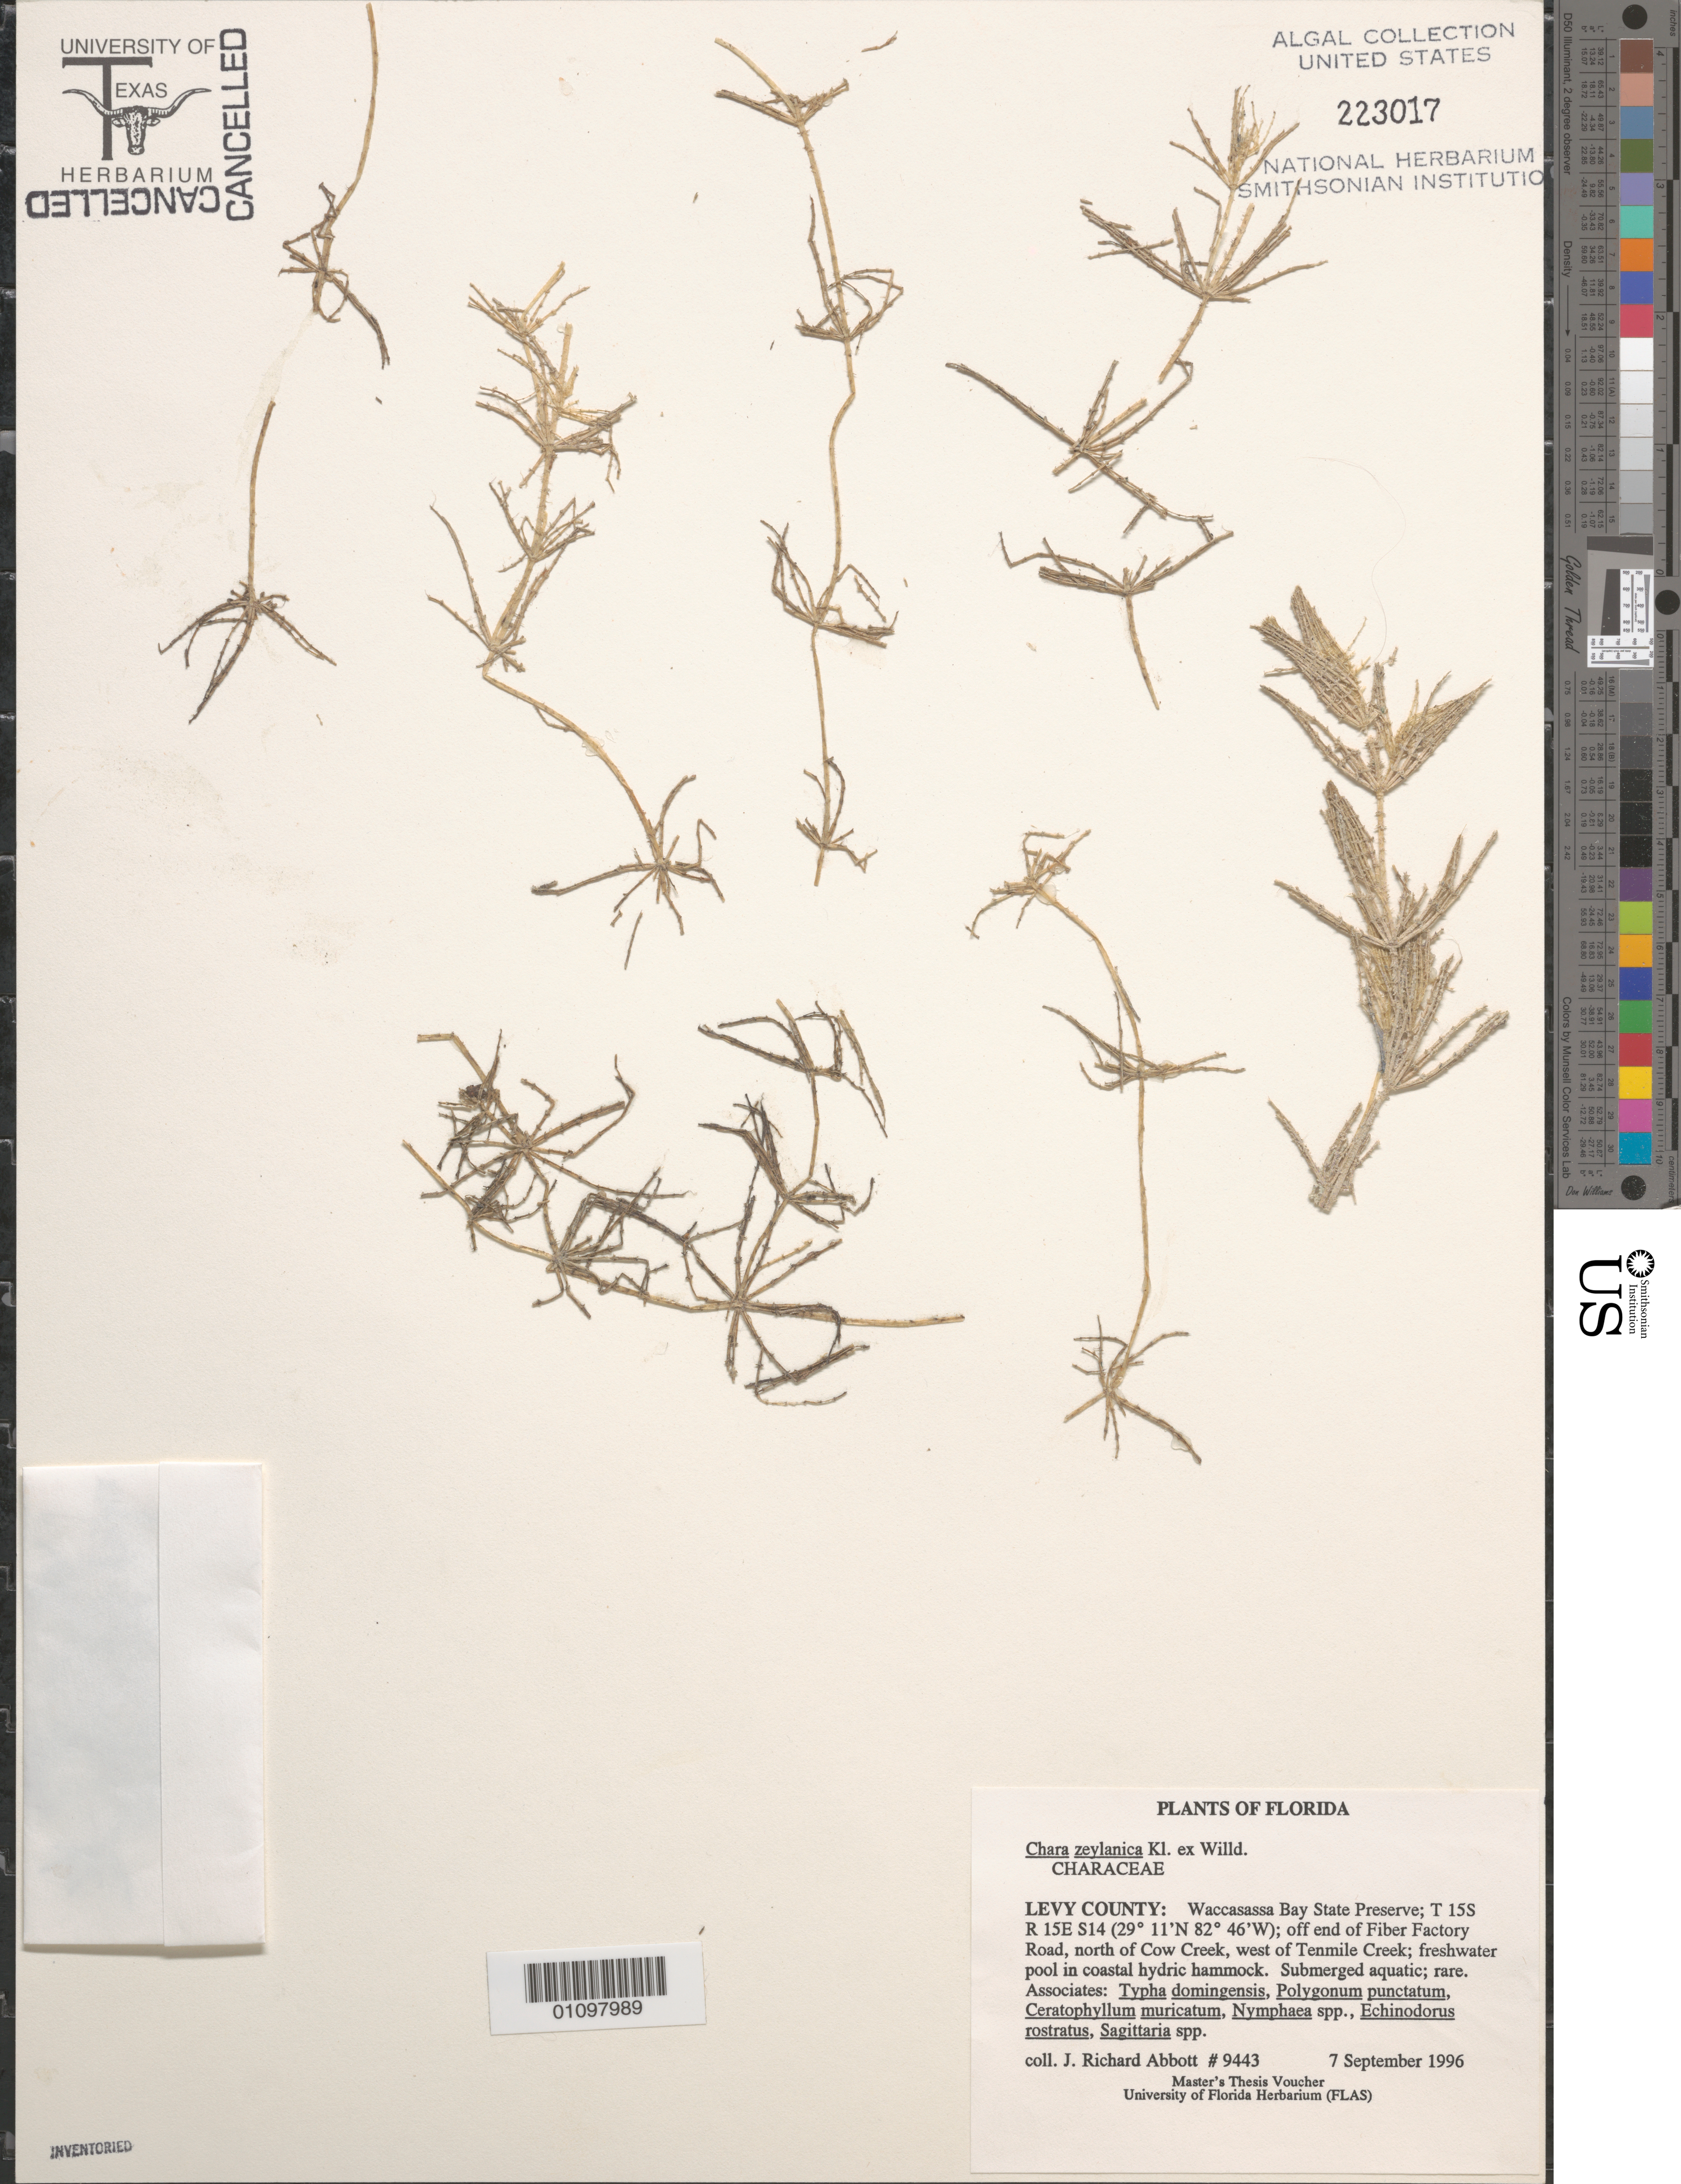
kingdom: Plantae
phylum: Charophyta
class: Charophyceae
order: Charales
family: Characeae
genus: Chara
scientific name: Chara zeylanica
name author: J.G. Klein ex Willd.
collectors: J. R. Abbott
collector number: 9443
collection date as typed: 07 Sep 1996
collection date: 1996-09-07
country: United States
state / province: Florida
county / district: Levy County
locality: Waccasassa Bay State Preserve, T 15S R 15E S14, off end of Fiber Factory Road, north of Cow Creek, west of Tenmile Creek, freshwater pool in coastal hydric hammock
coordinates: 29 11'N, 82 46'W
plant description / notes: Master's thesis voucher, University of Florida Herbarium (FLAS)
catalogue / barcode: US 223017